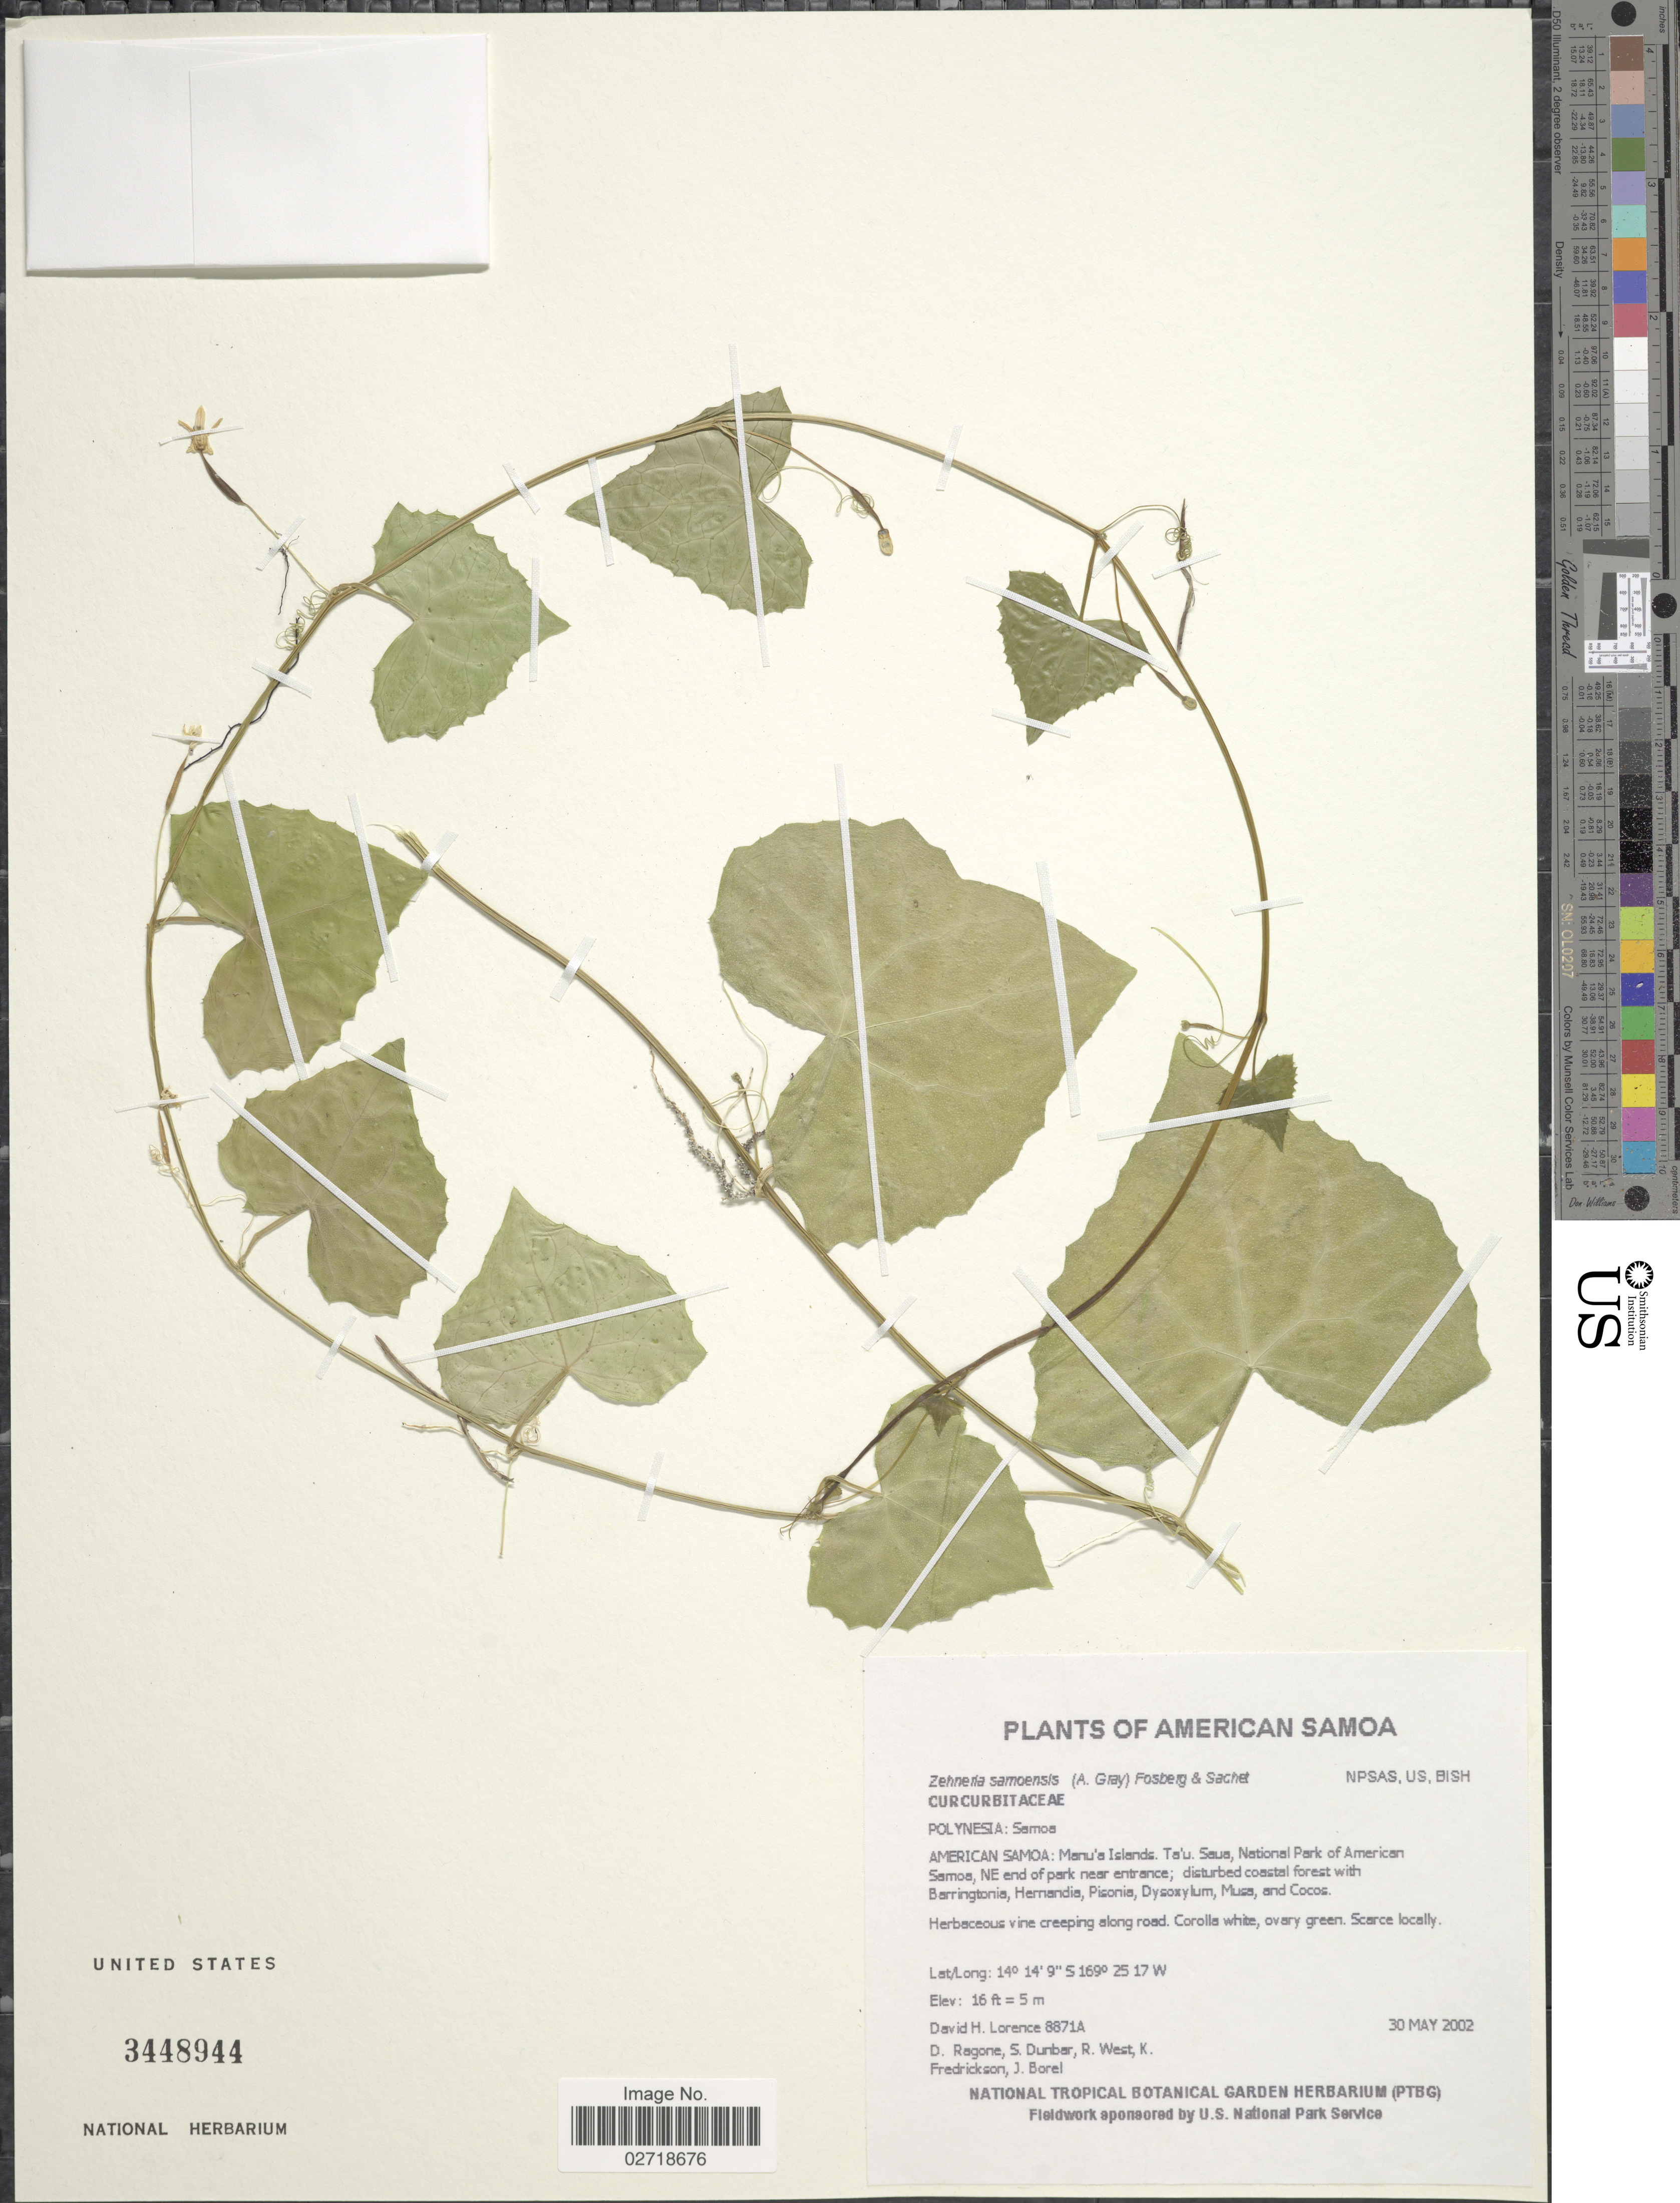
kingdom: Plantae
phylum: Tracheophyta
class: Magnoliopsida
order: Cucurbitales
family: Cucurbitaceae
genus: Zehneria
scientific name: Zehneria samoensis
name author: (A. Gray) Fosberg & Sachet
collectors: D. Lorence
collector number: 8871A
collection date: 2002-05-30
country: American Samoa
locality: American Samoa: Manu'a Islands: Ta'u, Saua, National Park of American Samoa, NE end of park near entrance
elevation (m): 5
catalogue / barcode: US 3448944